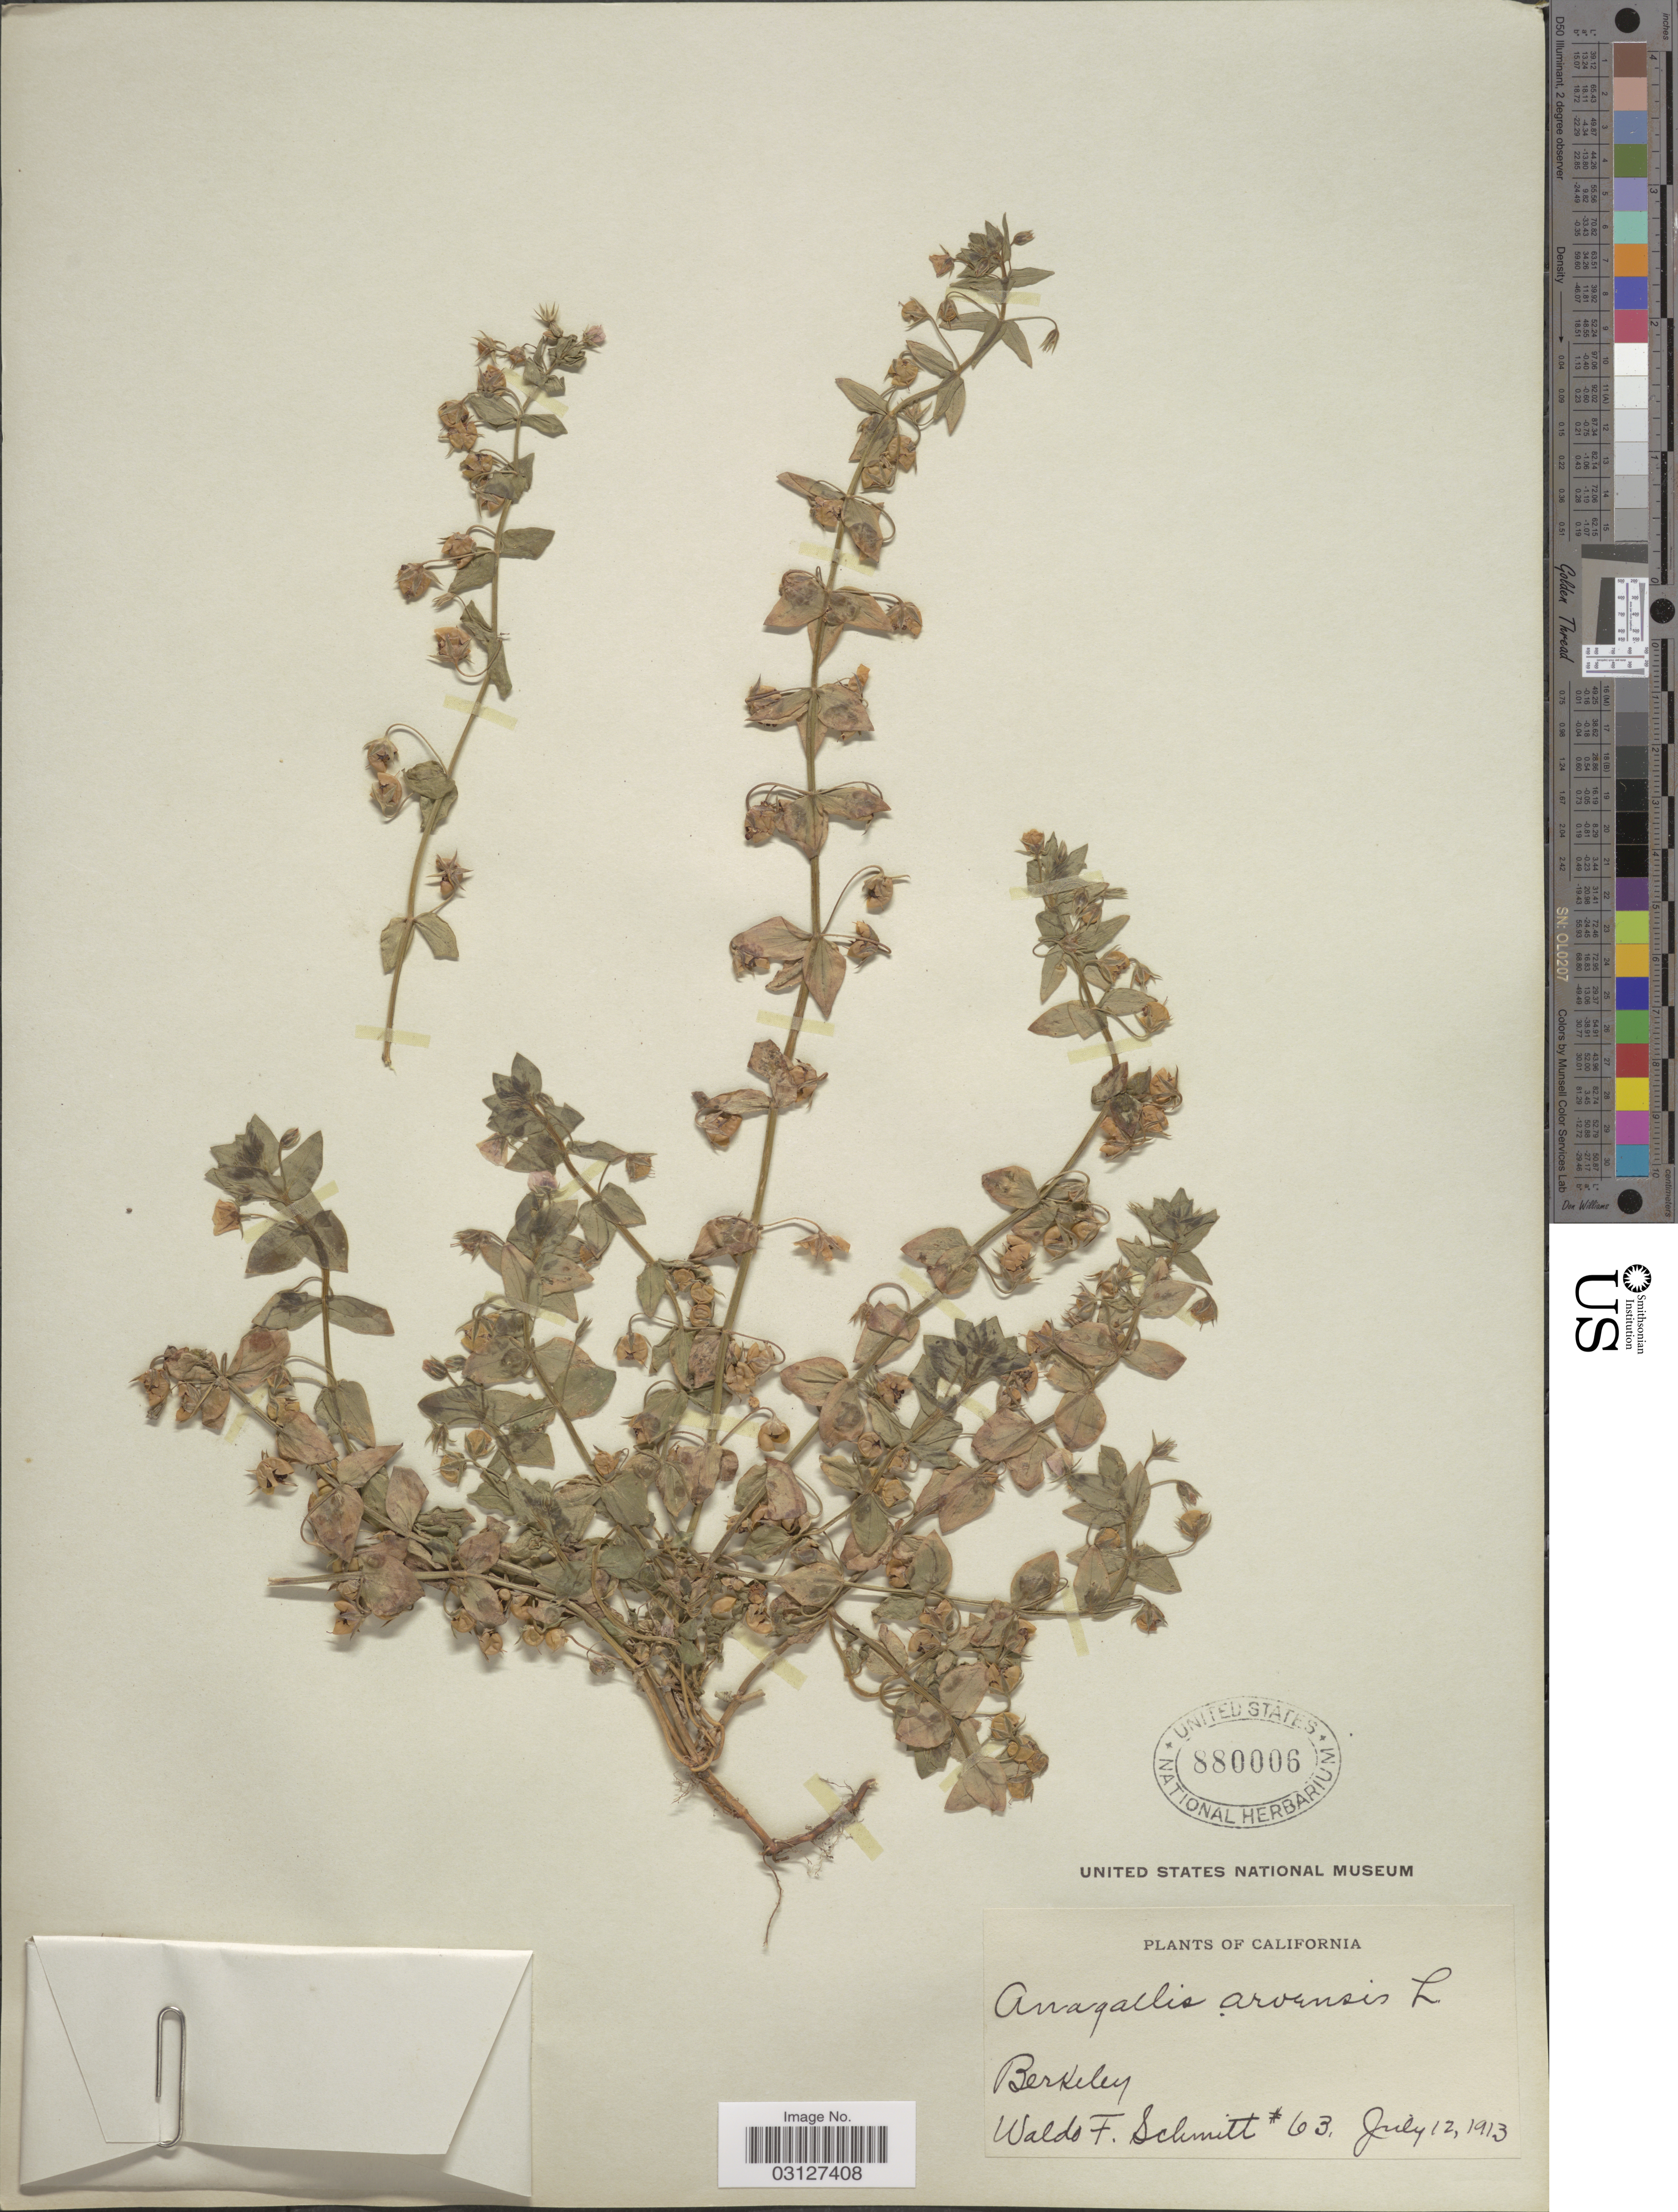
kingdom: Plantae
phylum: Tracheophyta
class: Magnoliopsida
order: Ericales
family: Primulaceae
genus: Anagallis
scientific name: Anagallis arvensis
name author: L.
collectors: W. L. Schmitt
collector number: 63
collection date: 1913-07-12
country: United States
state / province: California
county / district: Alameda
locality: Berkeley.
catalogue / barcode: US 880006